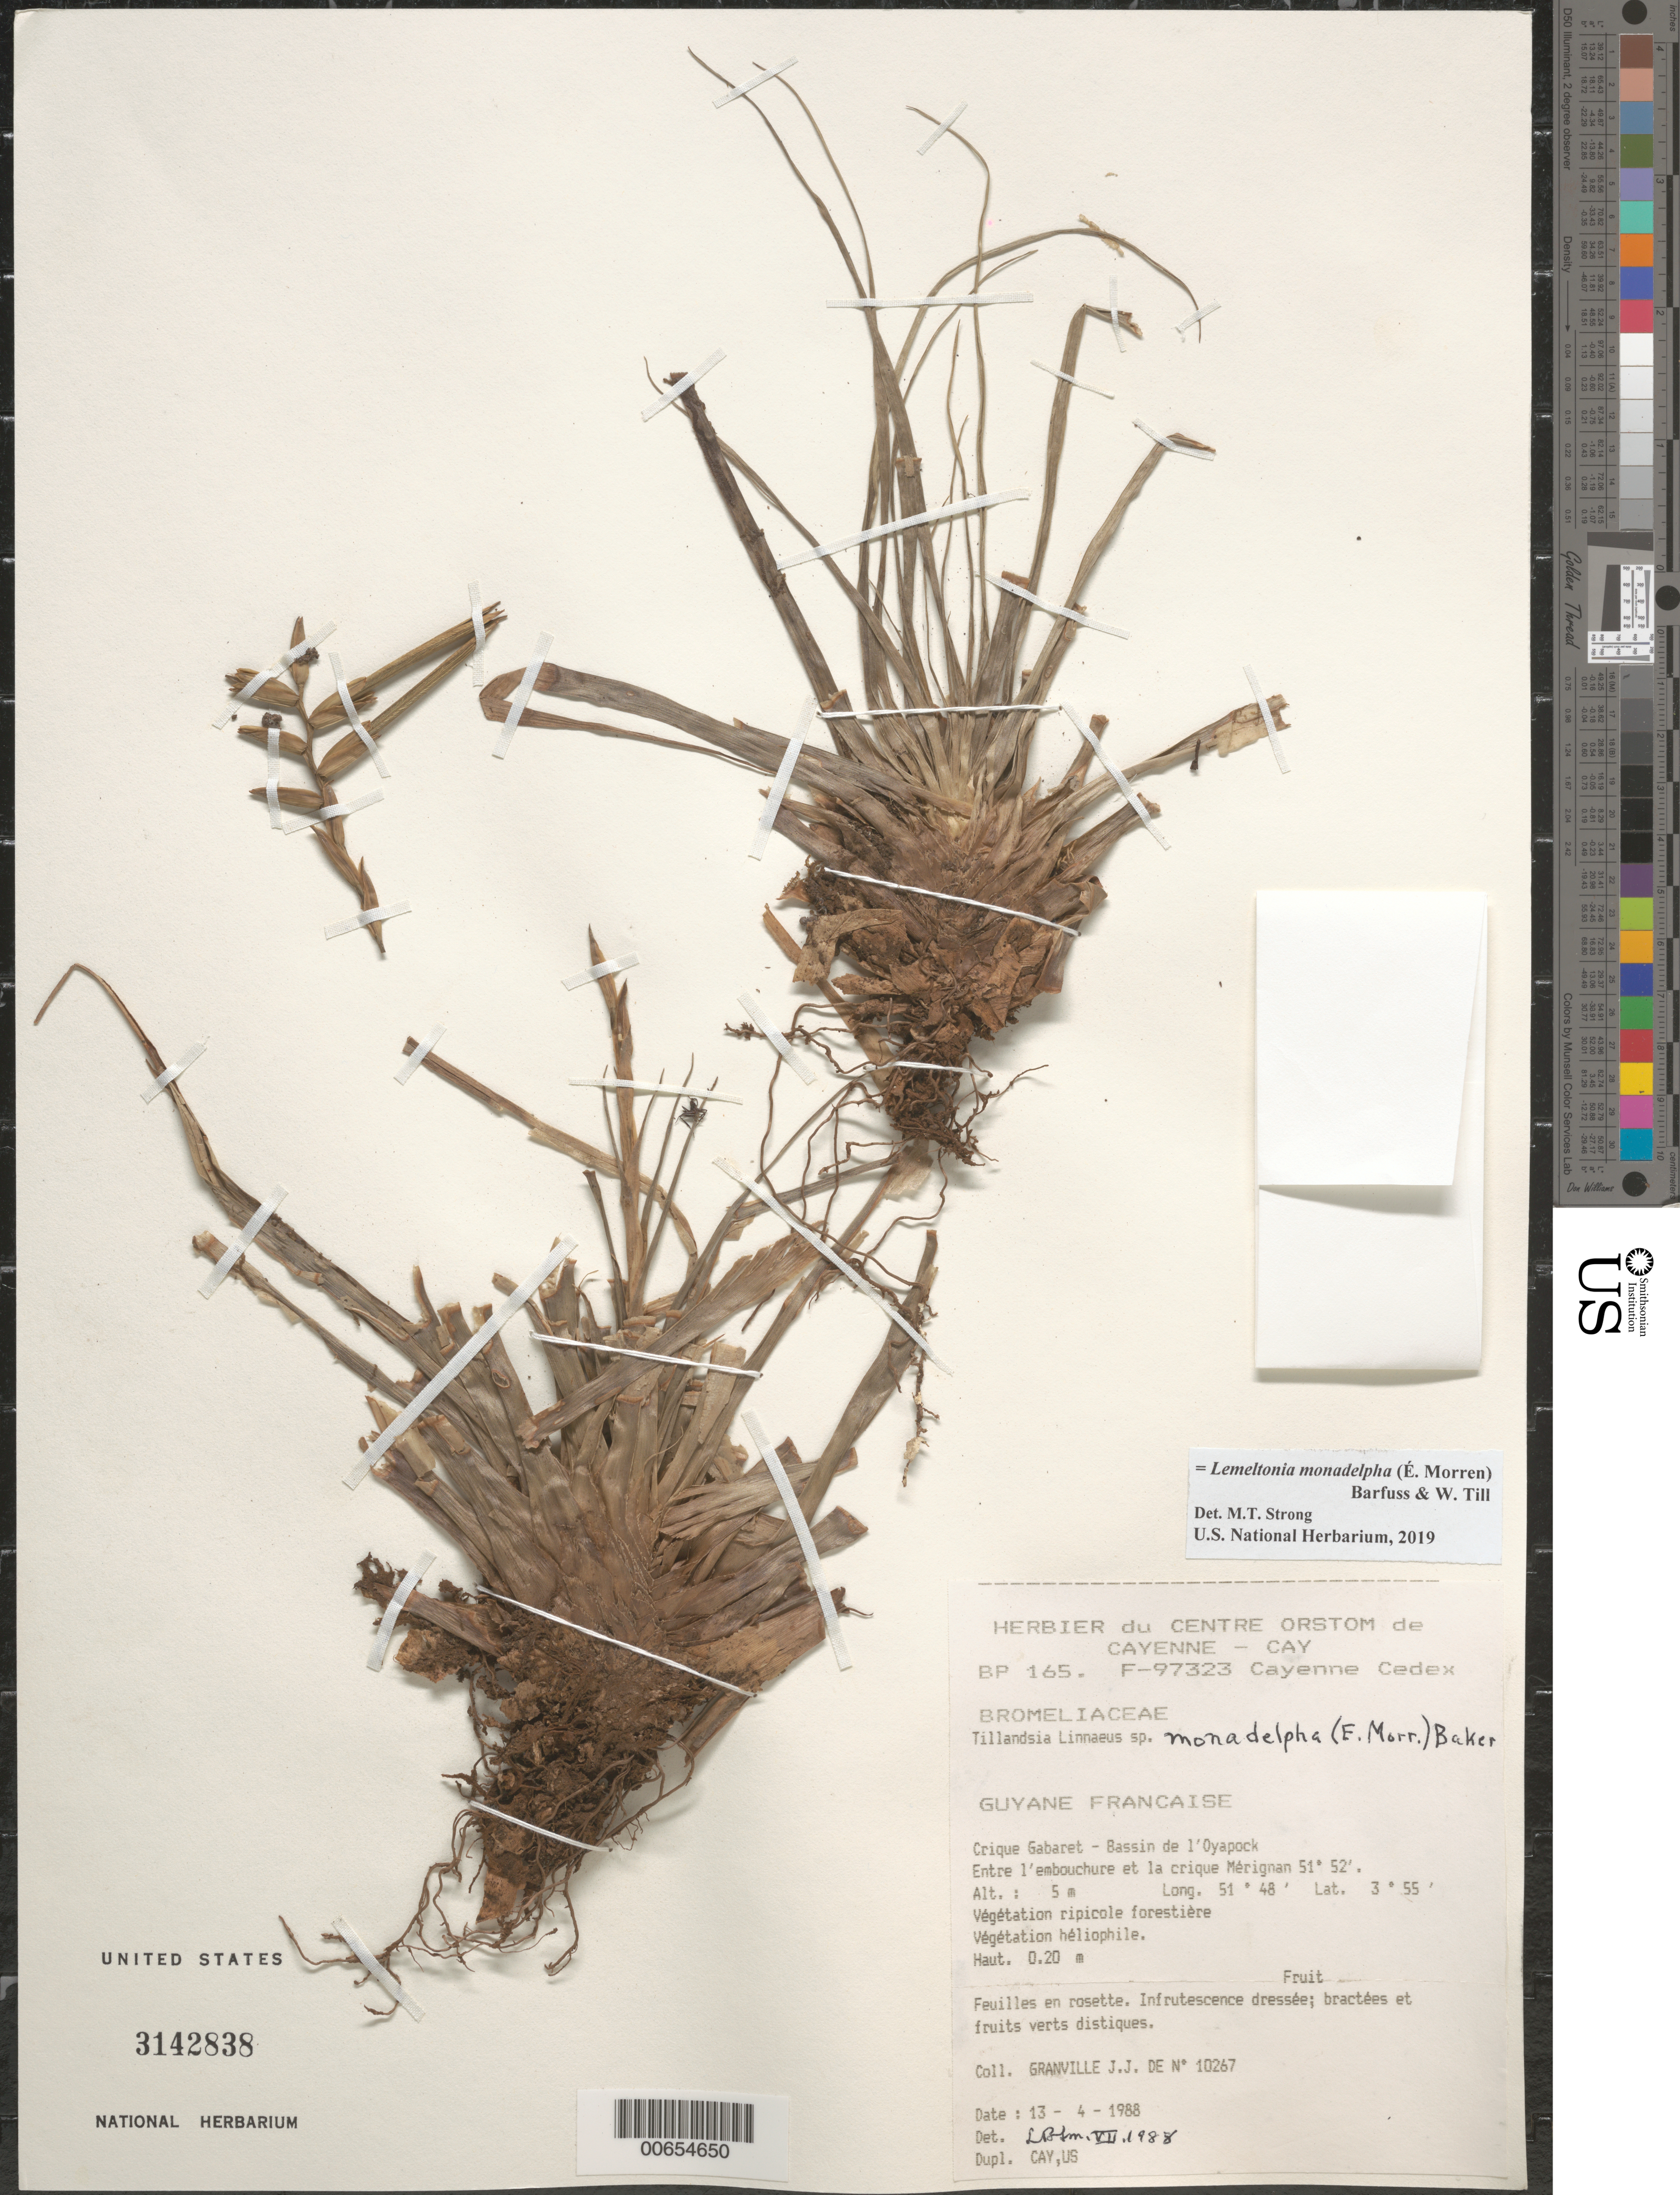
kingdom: Plantae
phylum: Tracheophyta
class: Liliopsida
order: Poales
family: Bromeliaceae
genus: Lemeltonia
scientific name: Lemeltonia monadelpha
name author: (É. Morren) Barfuss & W. Till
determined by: Strong, M. T., (US), Smithsonian Institution - National Museum of Natural History (UNITED STATES)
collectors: J.-J. de Granville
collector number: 10267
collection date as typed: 13-Apr-88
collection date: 1988-04-13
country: French Guiana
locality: Crique Gabaret, Bassin de l'Oyapock, entre l'embouchure et la crique Mérignan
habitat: Végétation ripicole forestière, héliophile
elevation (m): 5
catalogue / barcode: US 3142838